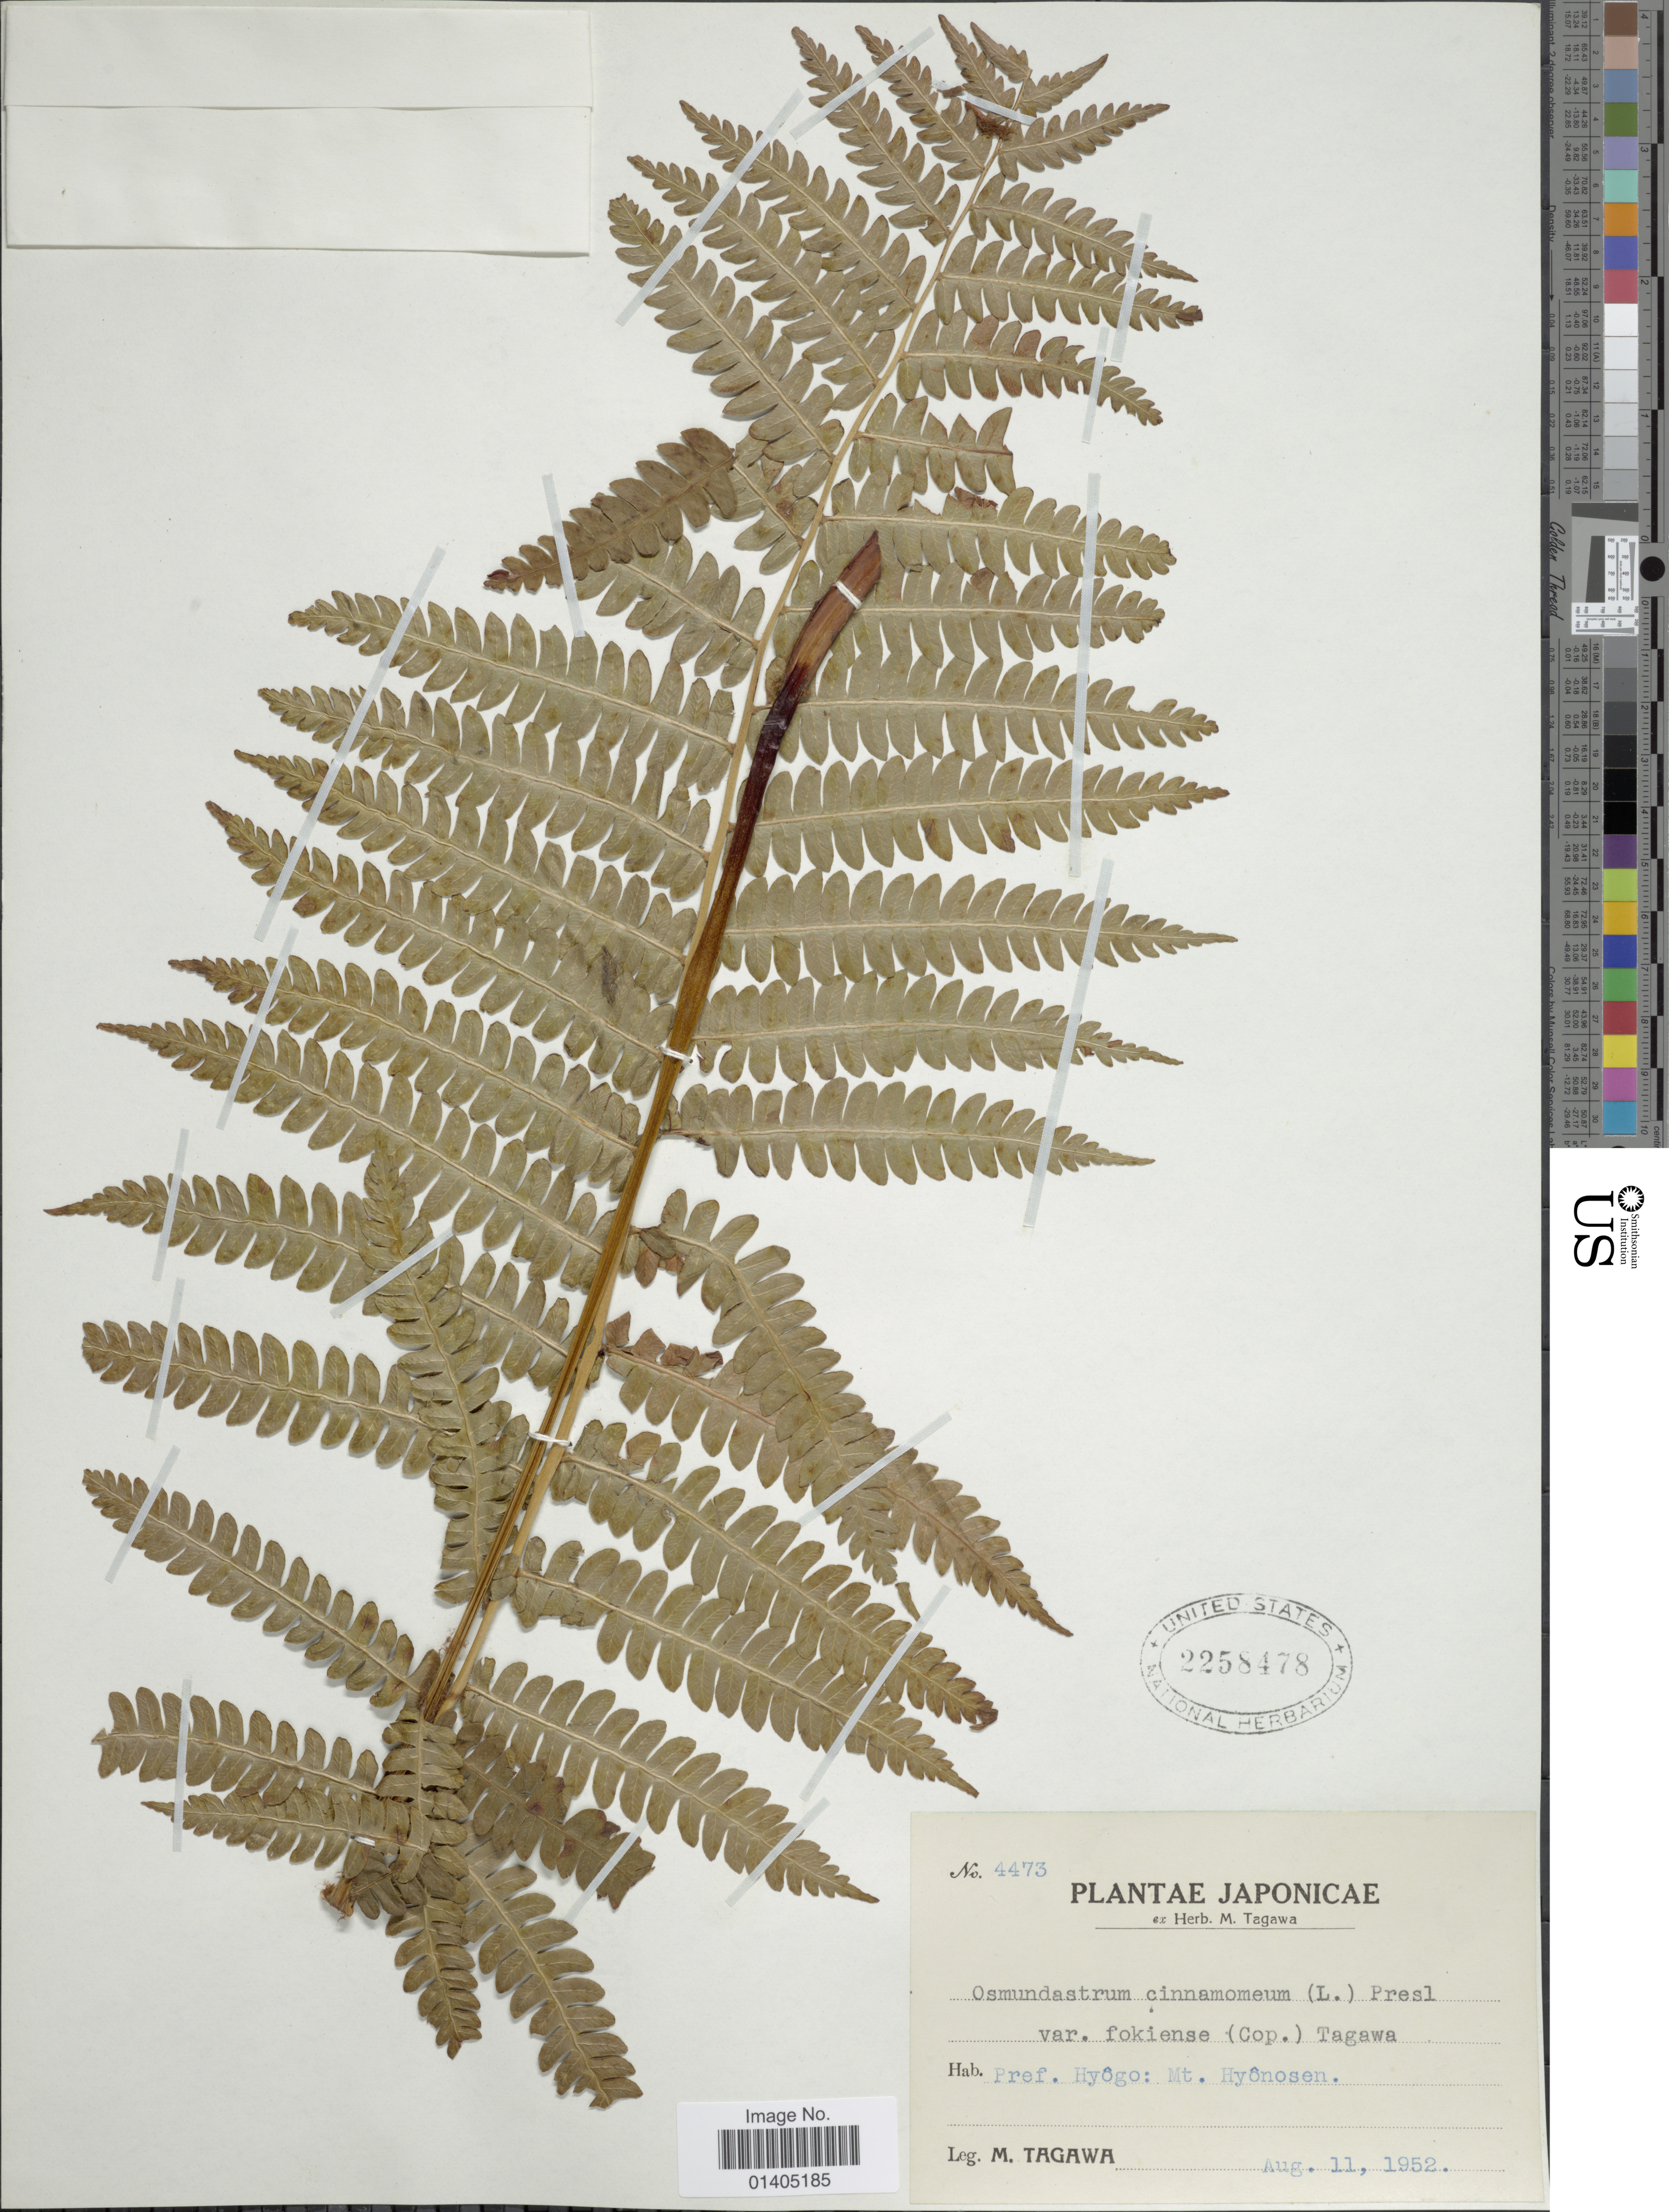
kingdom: Plantae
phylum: Tracheophyta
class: Polypodiopsida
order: Osmundales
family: Osmundaceae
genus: Osmundastrum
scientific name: Osmundastrum cinnamomeum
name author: (L.) C. Presl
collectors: M. Tagawa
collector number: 4473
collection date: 1952-08-11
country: Japan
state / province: Hyogo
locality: Pref. Hyogo: Mt Hyônosen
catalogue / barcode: US 2258478